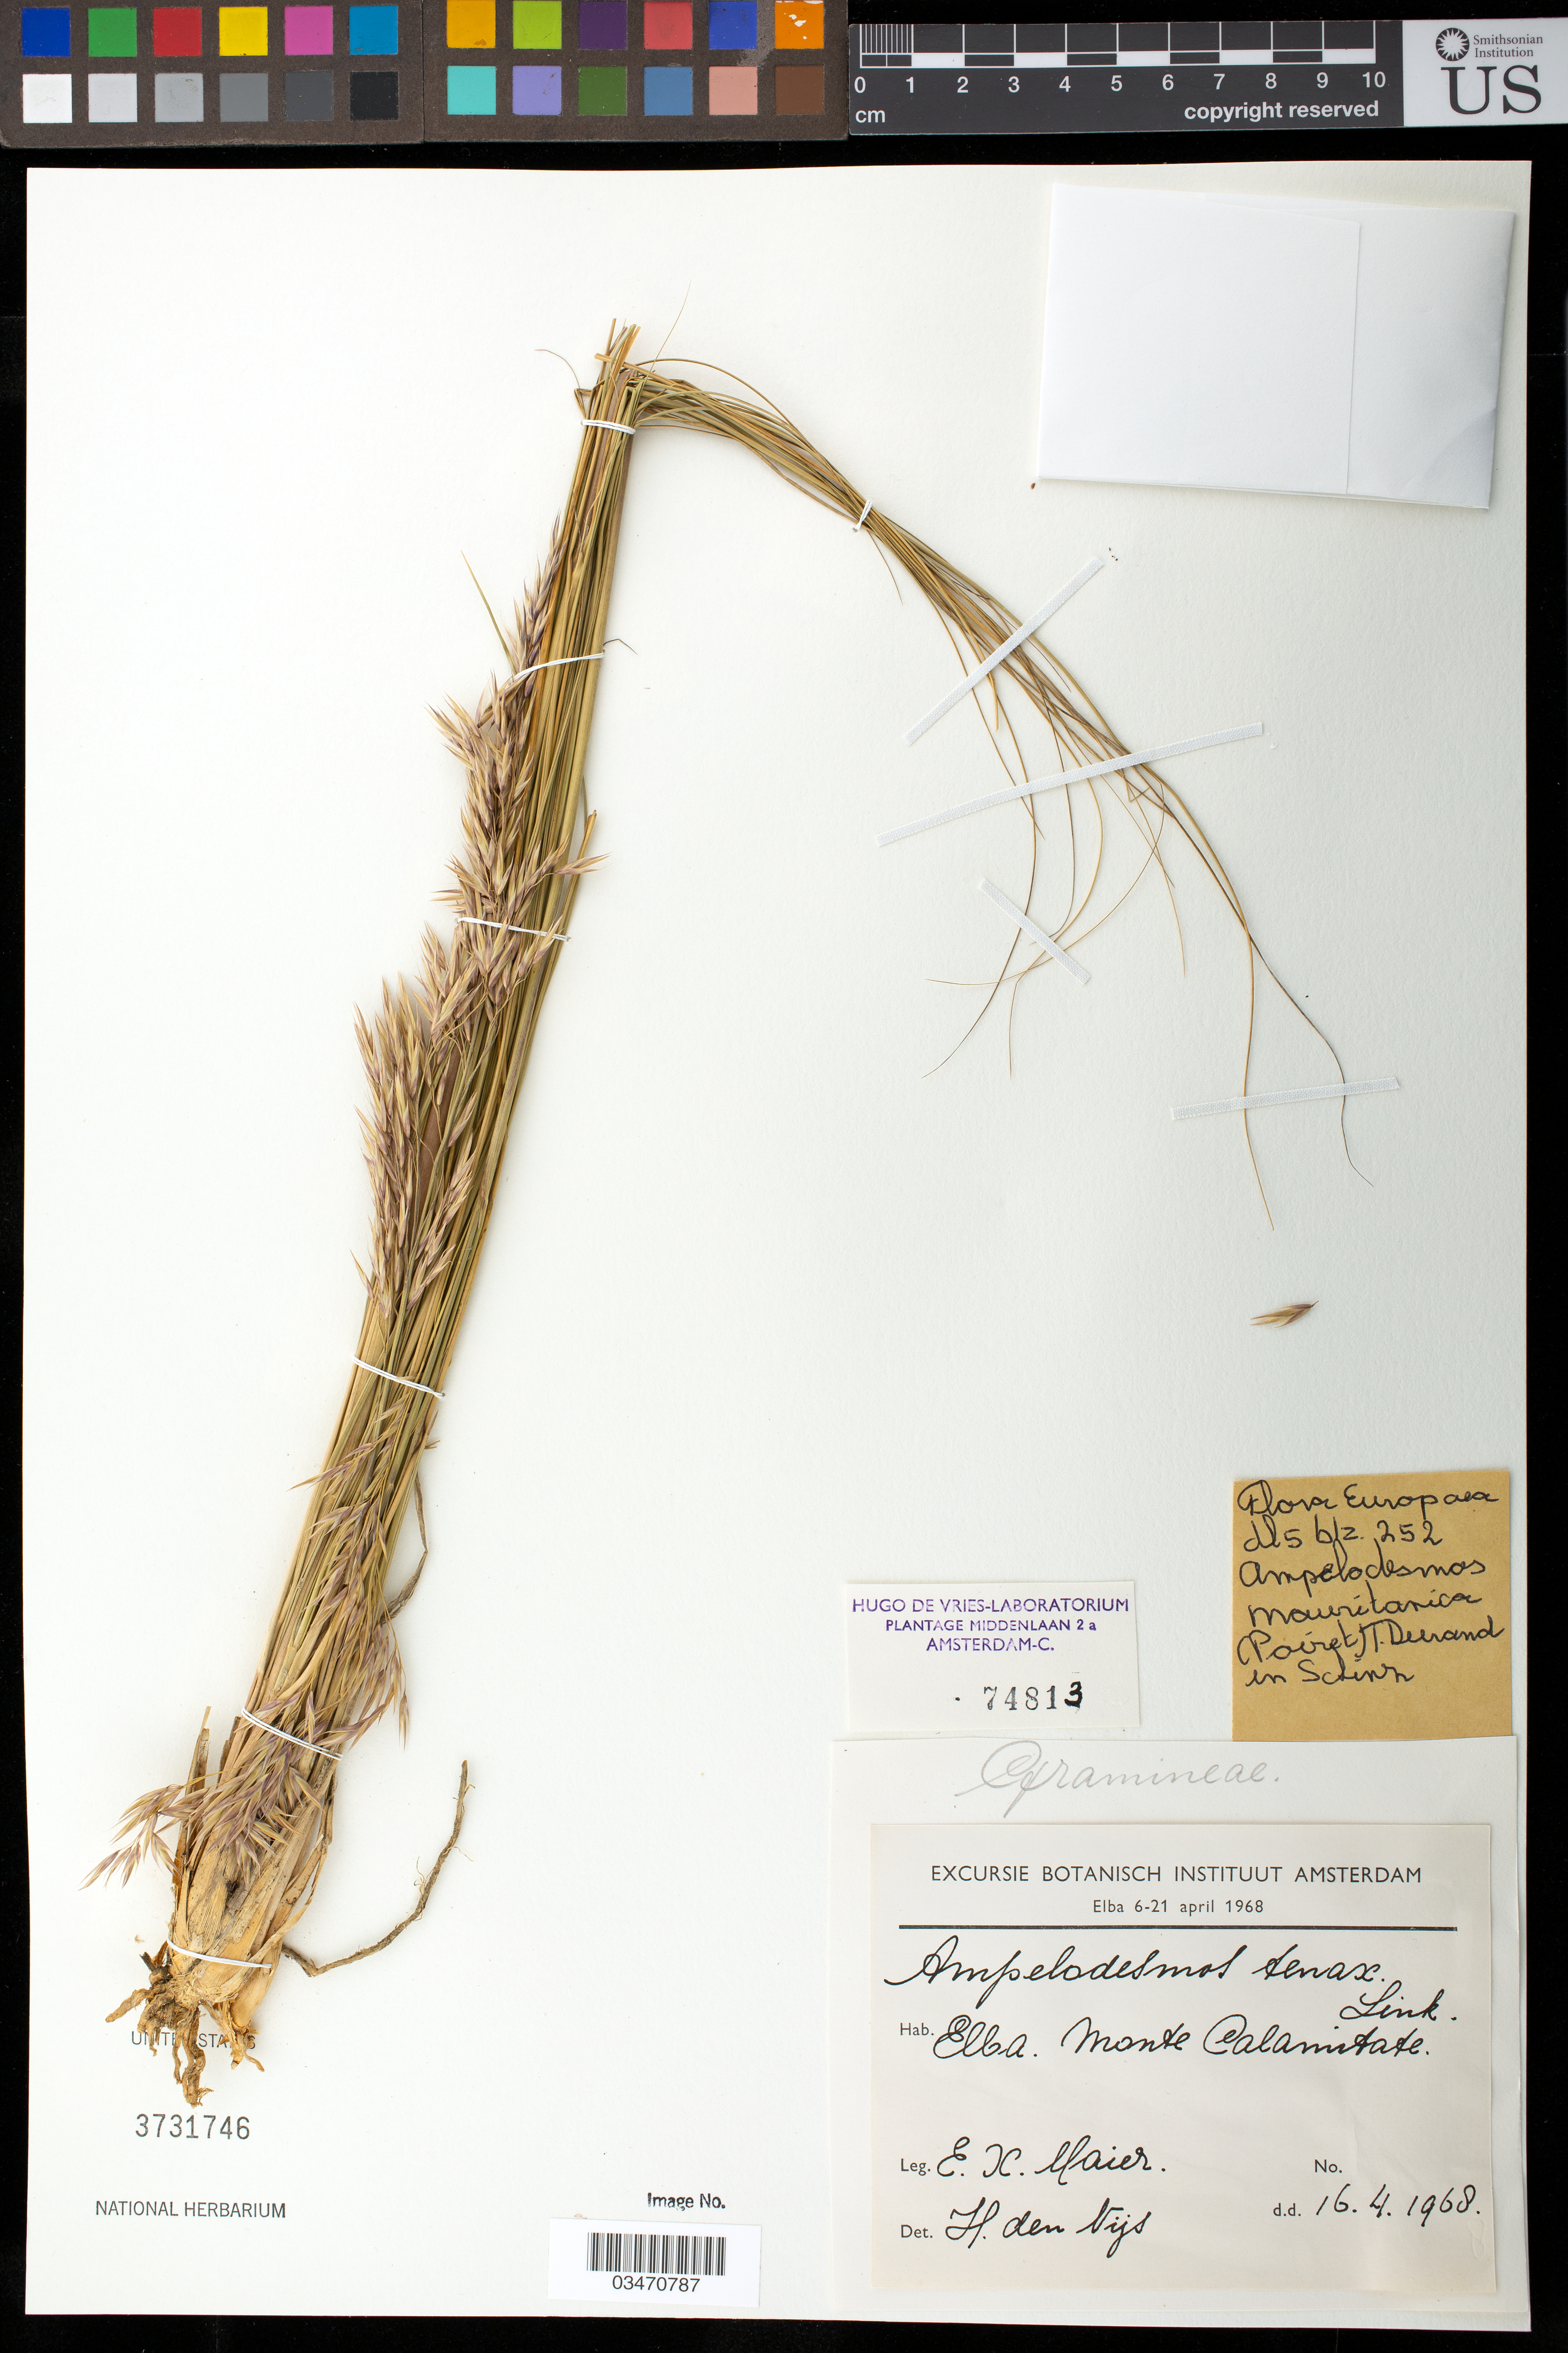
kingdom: Plantae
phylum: Tracheophyta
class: Liliopsida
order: Poales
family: Poaceae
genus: Ampelodesmos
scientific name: Ampelodesmos tenax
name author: (Vahl) Link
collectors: M. Groenhart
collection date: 1968-04-16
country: Italy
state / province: Tuscany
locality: Elba, Monte Calamitate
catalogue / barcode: US 3731746